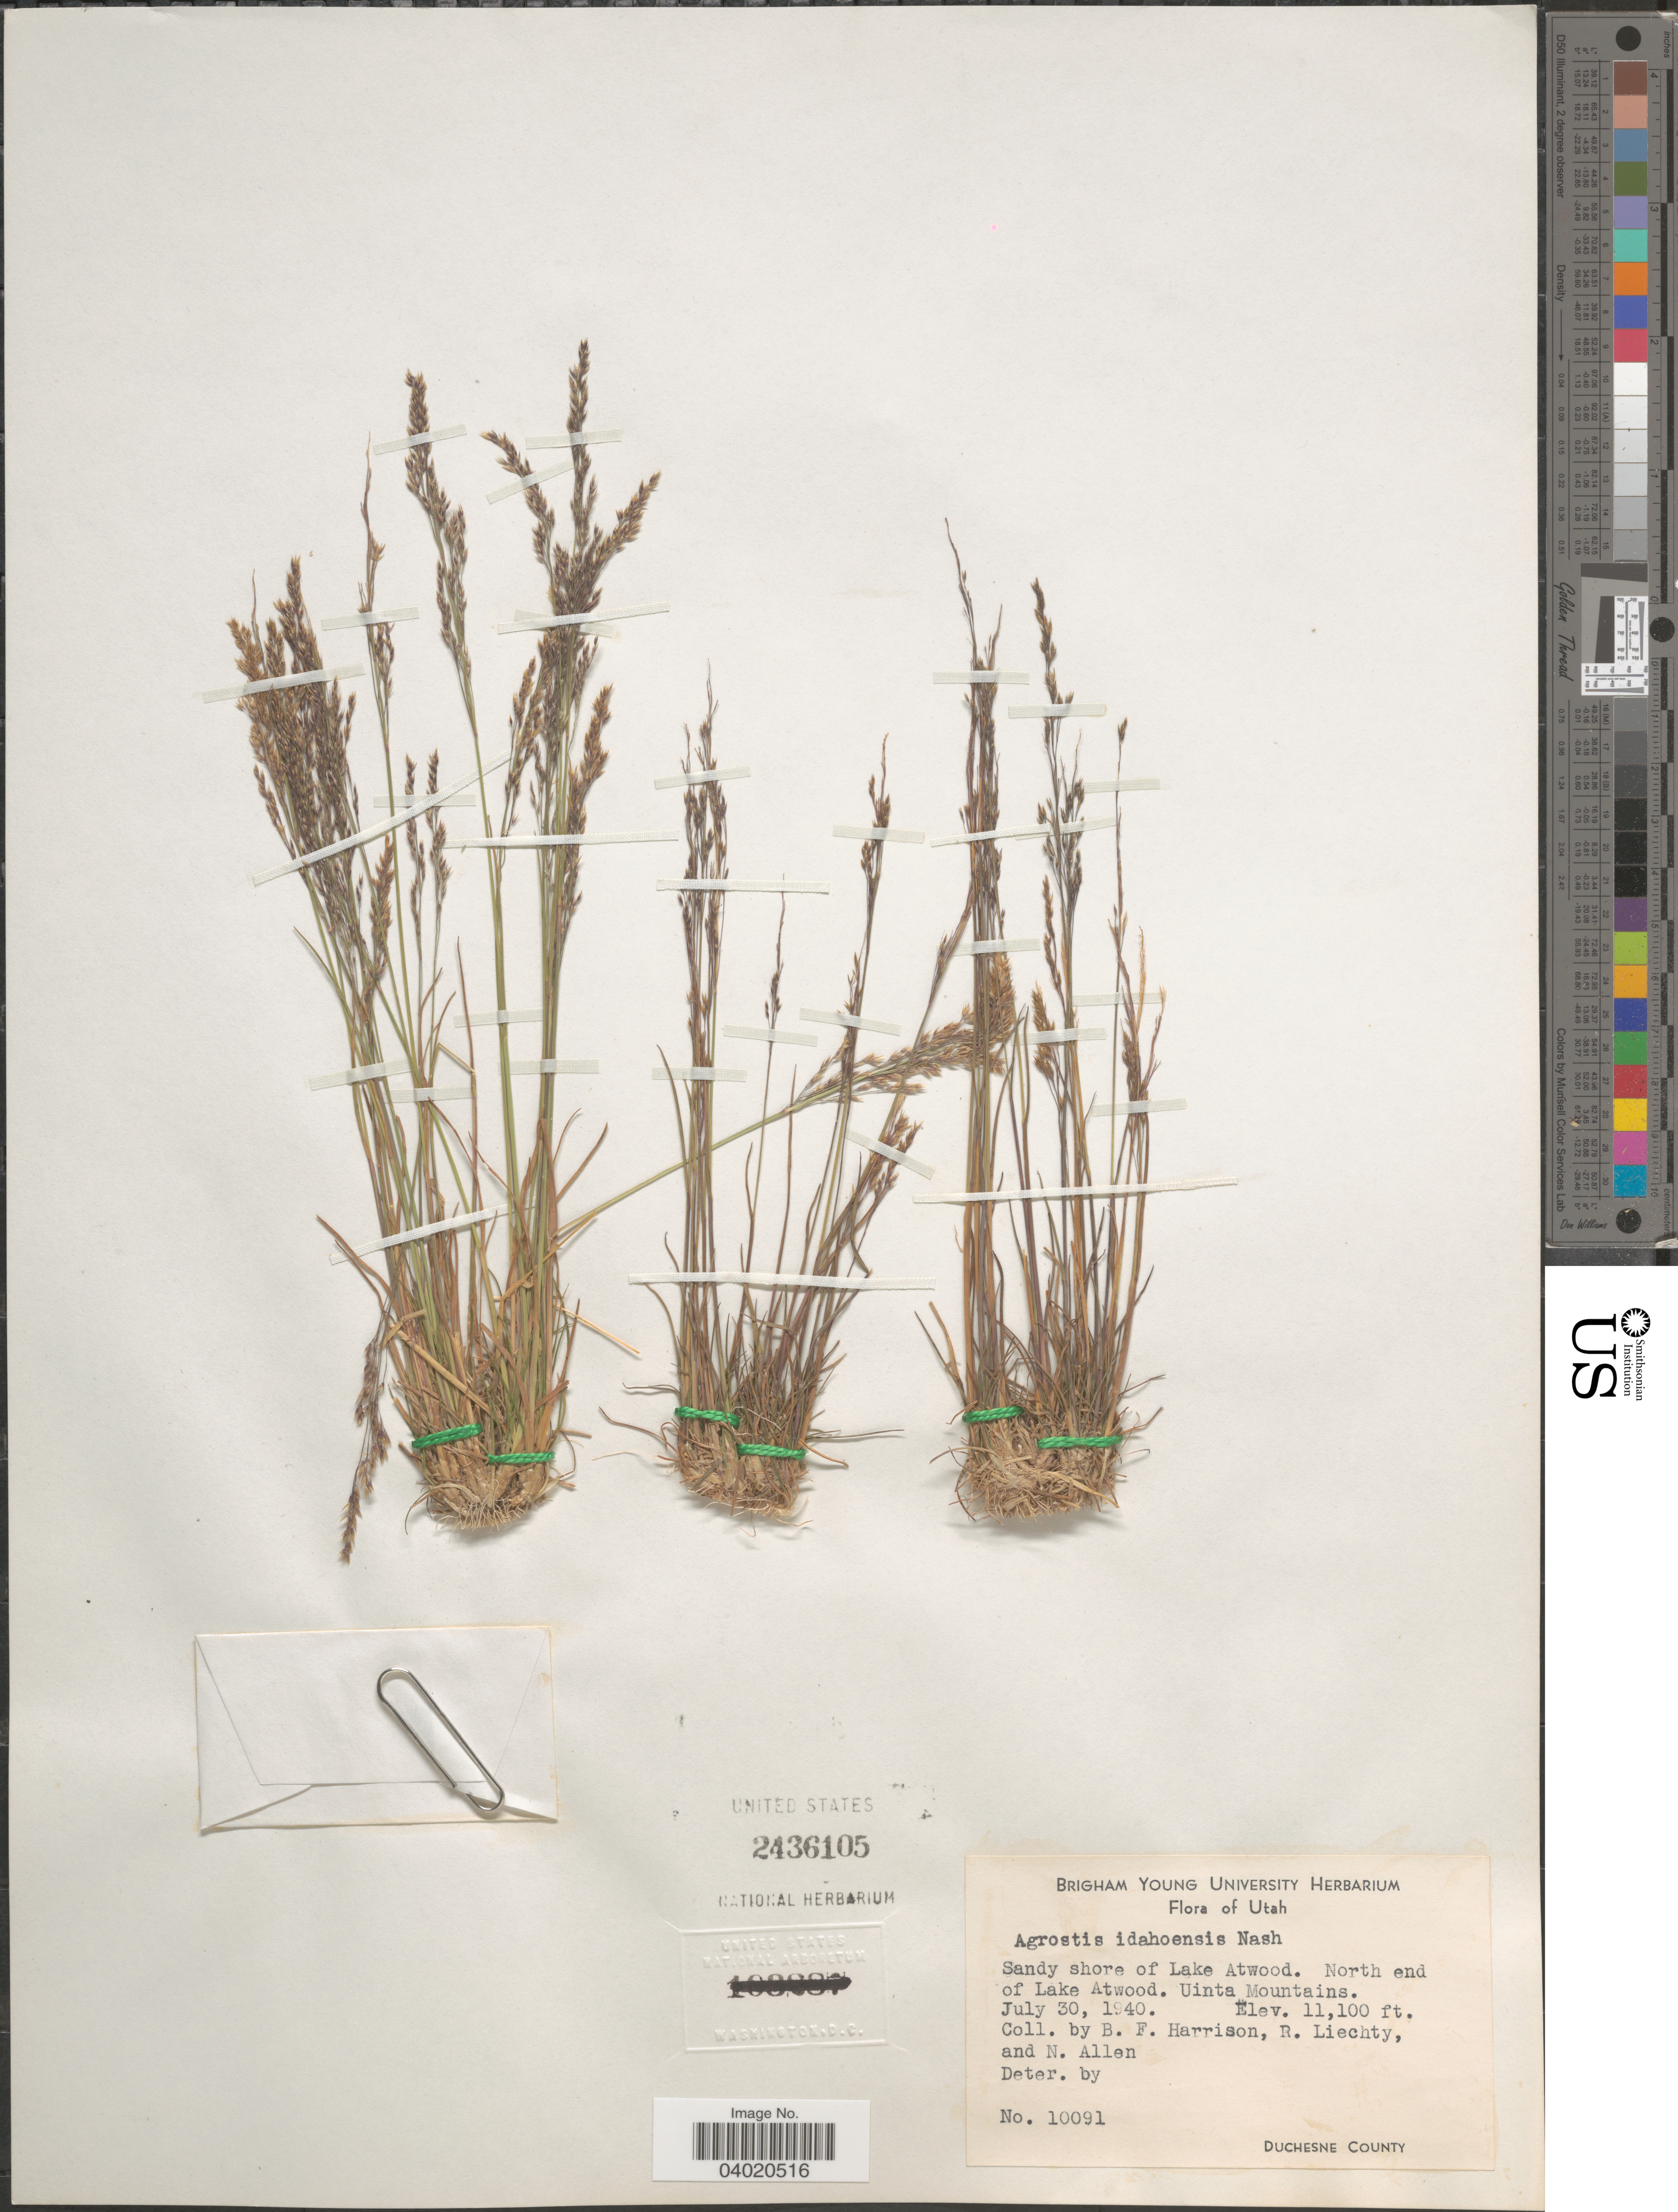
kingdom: Plantae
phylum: Tracheophyta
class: Liliopsida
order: Poales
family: Poaceae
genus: Agrostis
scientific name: Agrostis idahoensis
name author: Nash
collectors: B. F. Harrison, R. Liechty & N. Allen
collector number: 10091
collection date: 1940-07-30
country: United States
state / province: Utah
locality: Sandy shore of Lake Atwood. North end of Lake Atwood. Uinta Mountains. Duchesne County.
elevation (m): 3383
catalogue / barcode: US 2436105